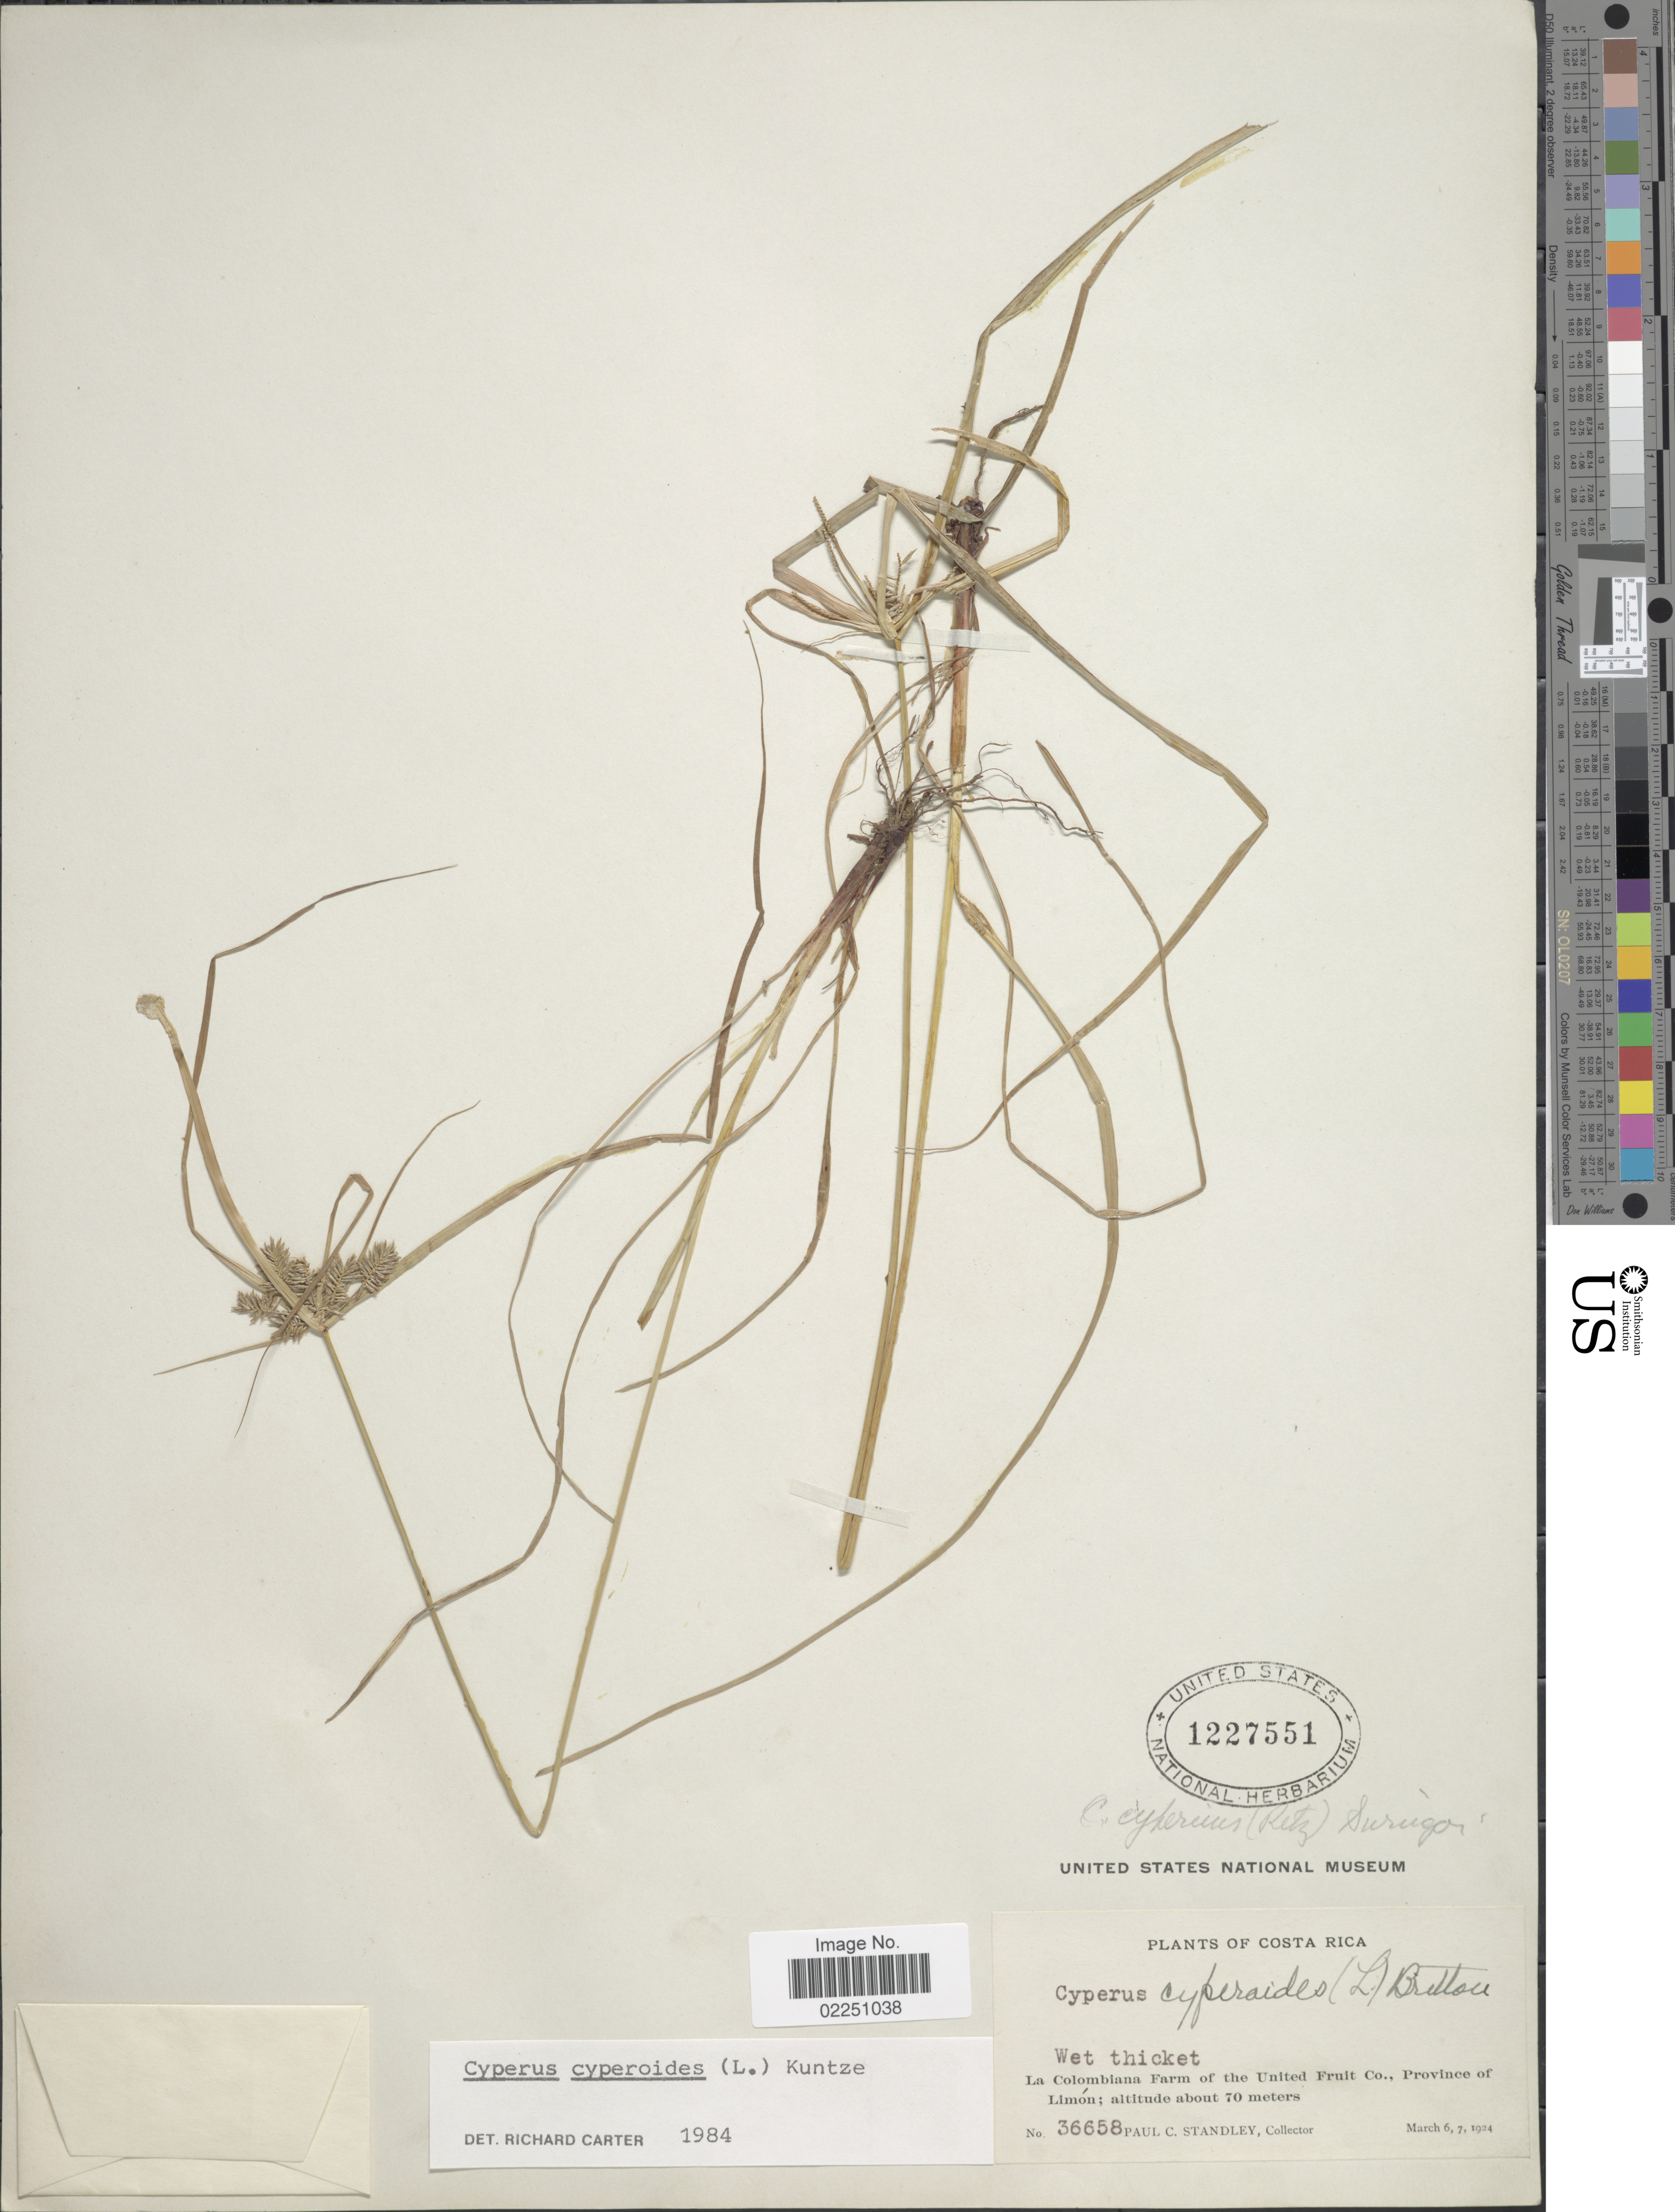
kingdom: Plantae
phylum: Tracheophyta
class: Liliopsida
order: Poales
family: Cyperaceae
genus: Cyperus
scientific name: Cyperus cyperoides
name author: (L.) Kuntze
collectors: P. C. Standley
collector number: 36658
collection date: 1924-03-06/1924-03-07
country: Costa Rica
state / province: Limón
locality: La Colombiana Farm of the United Fruit Co.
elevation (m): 70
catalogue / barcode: US 1227551